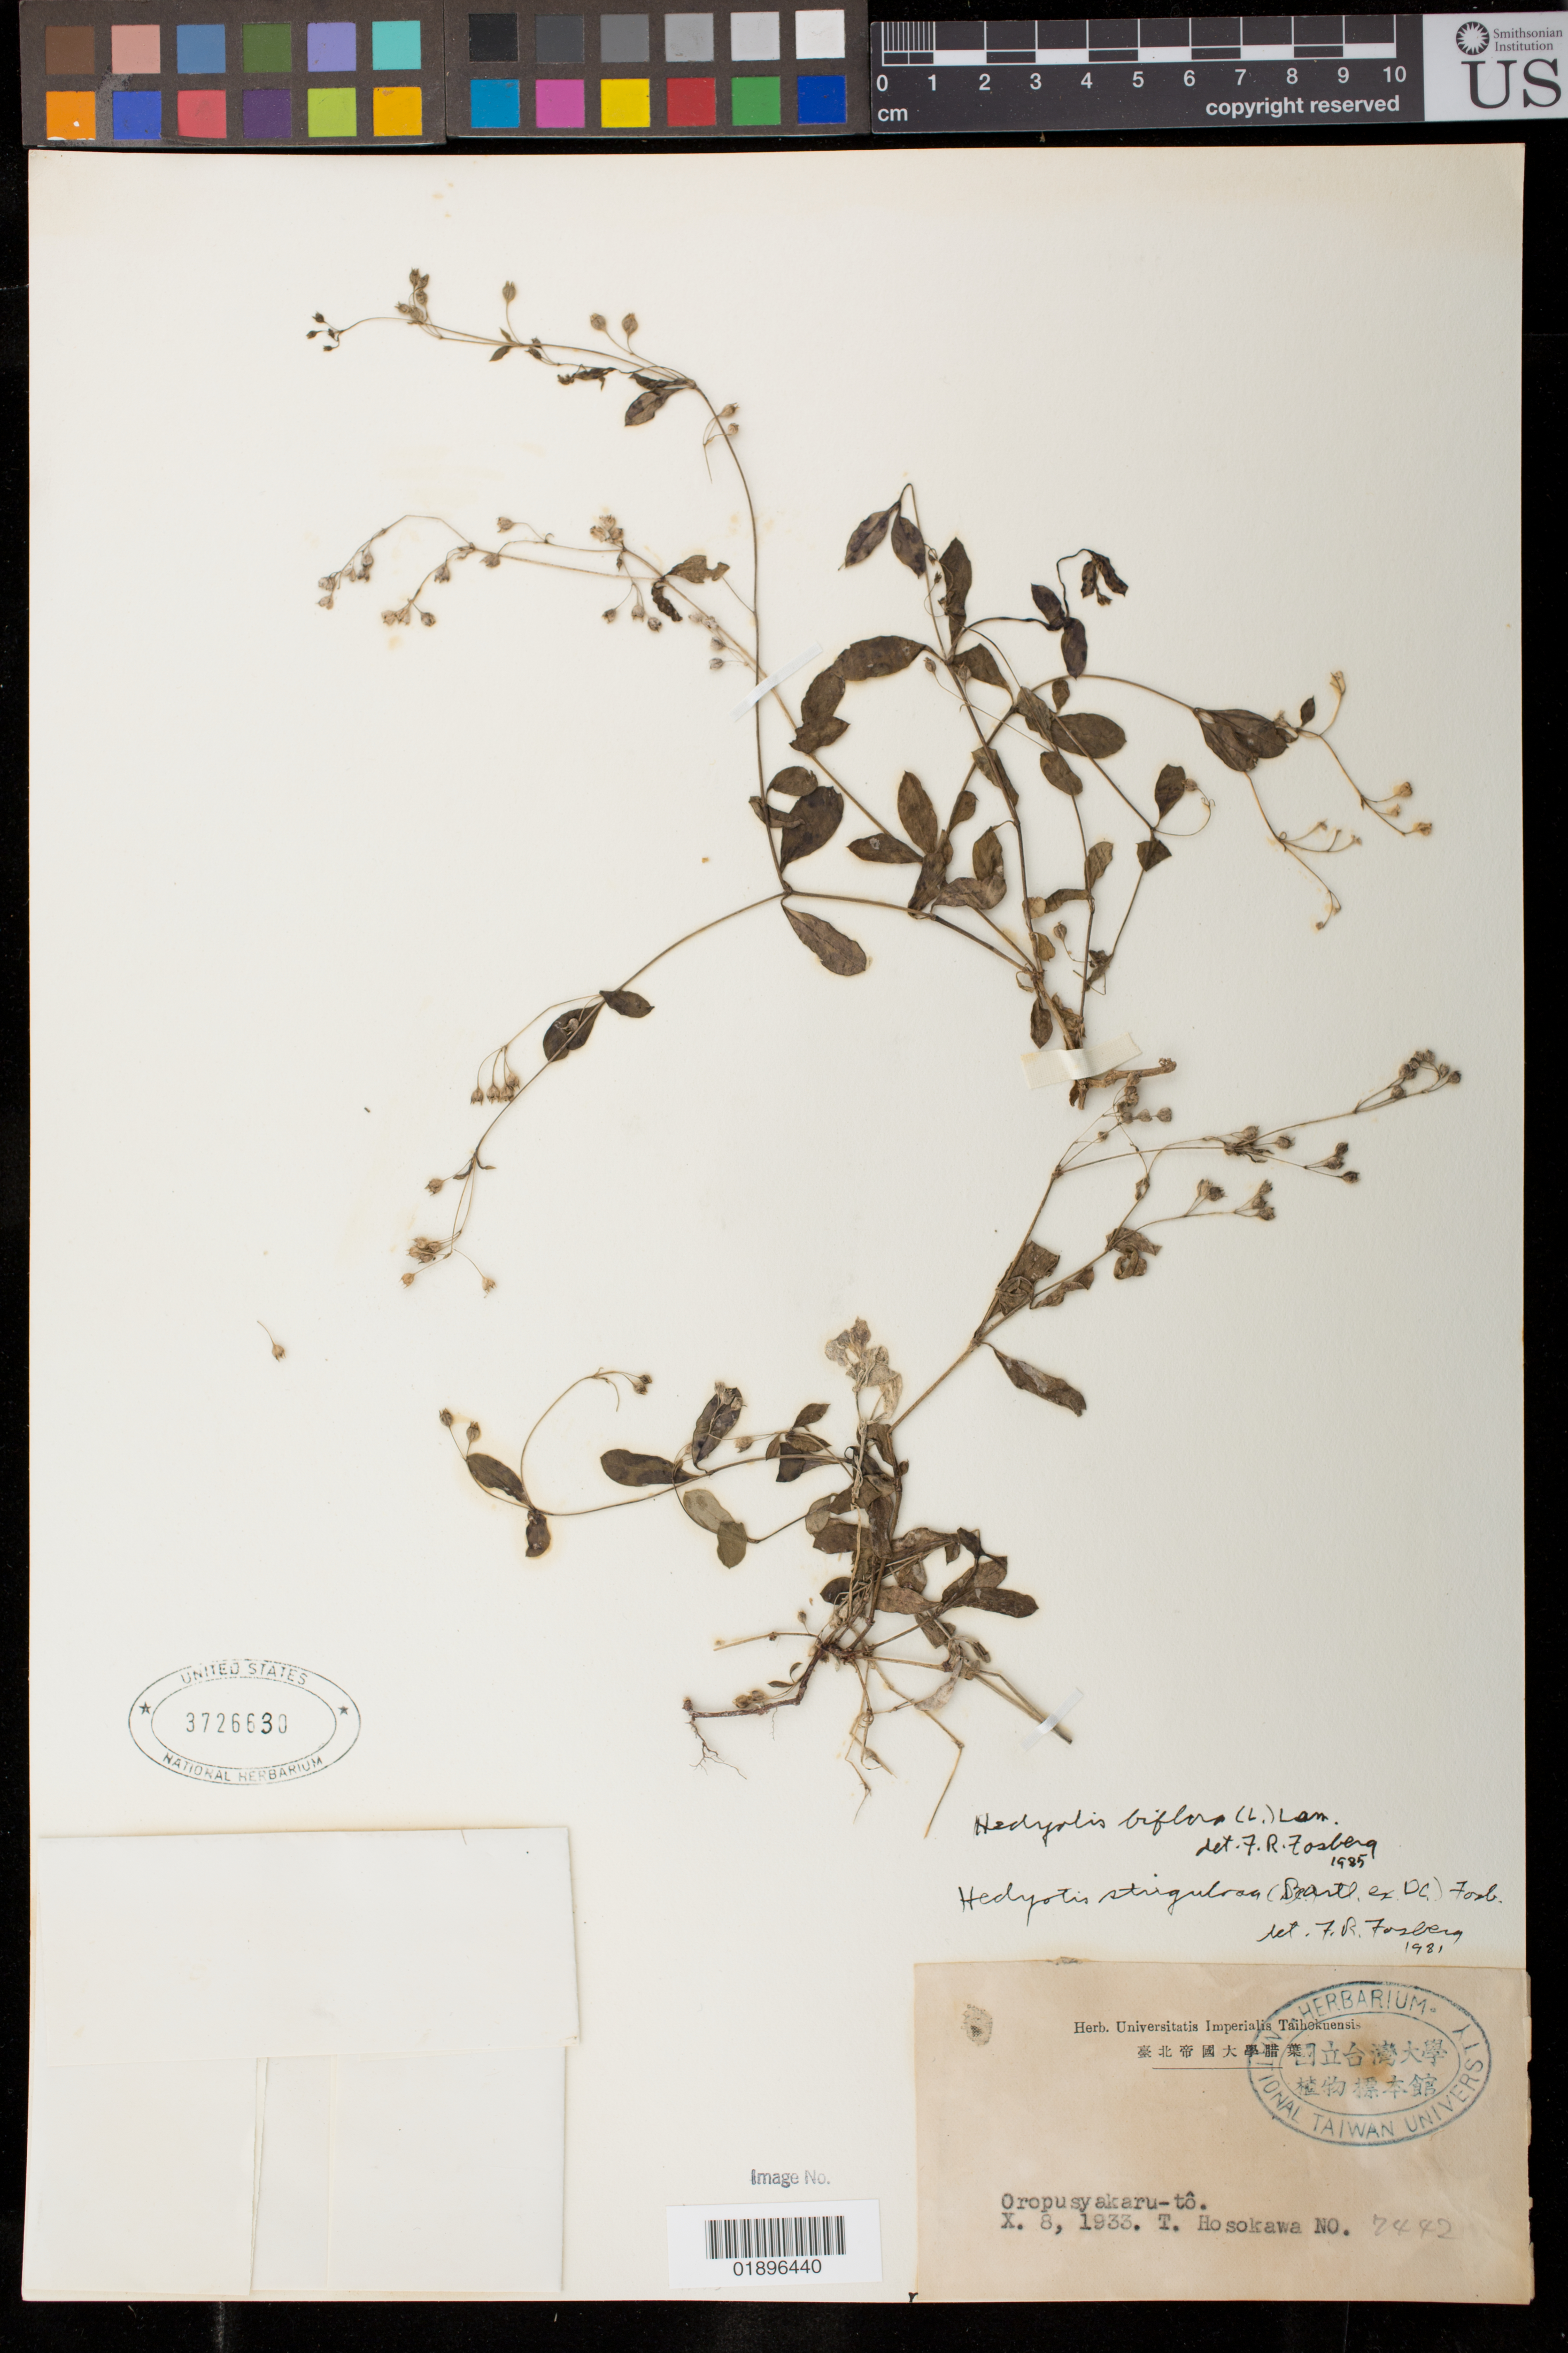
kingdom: Plantae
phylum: Tracheophyta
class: Magnoliopsida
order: Gentianales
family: Rubiaceae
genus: Leptopetalum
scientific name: Leptopetalum strigulosum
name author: (Bartl. ex DC.) Neupane & N. Wikstr.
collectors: T. Hosokawa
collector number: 7442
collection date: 1933-10-08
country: Micronesia, Federated States of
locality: Ofopusy akaru- to.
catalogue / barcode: US 3726630